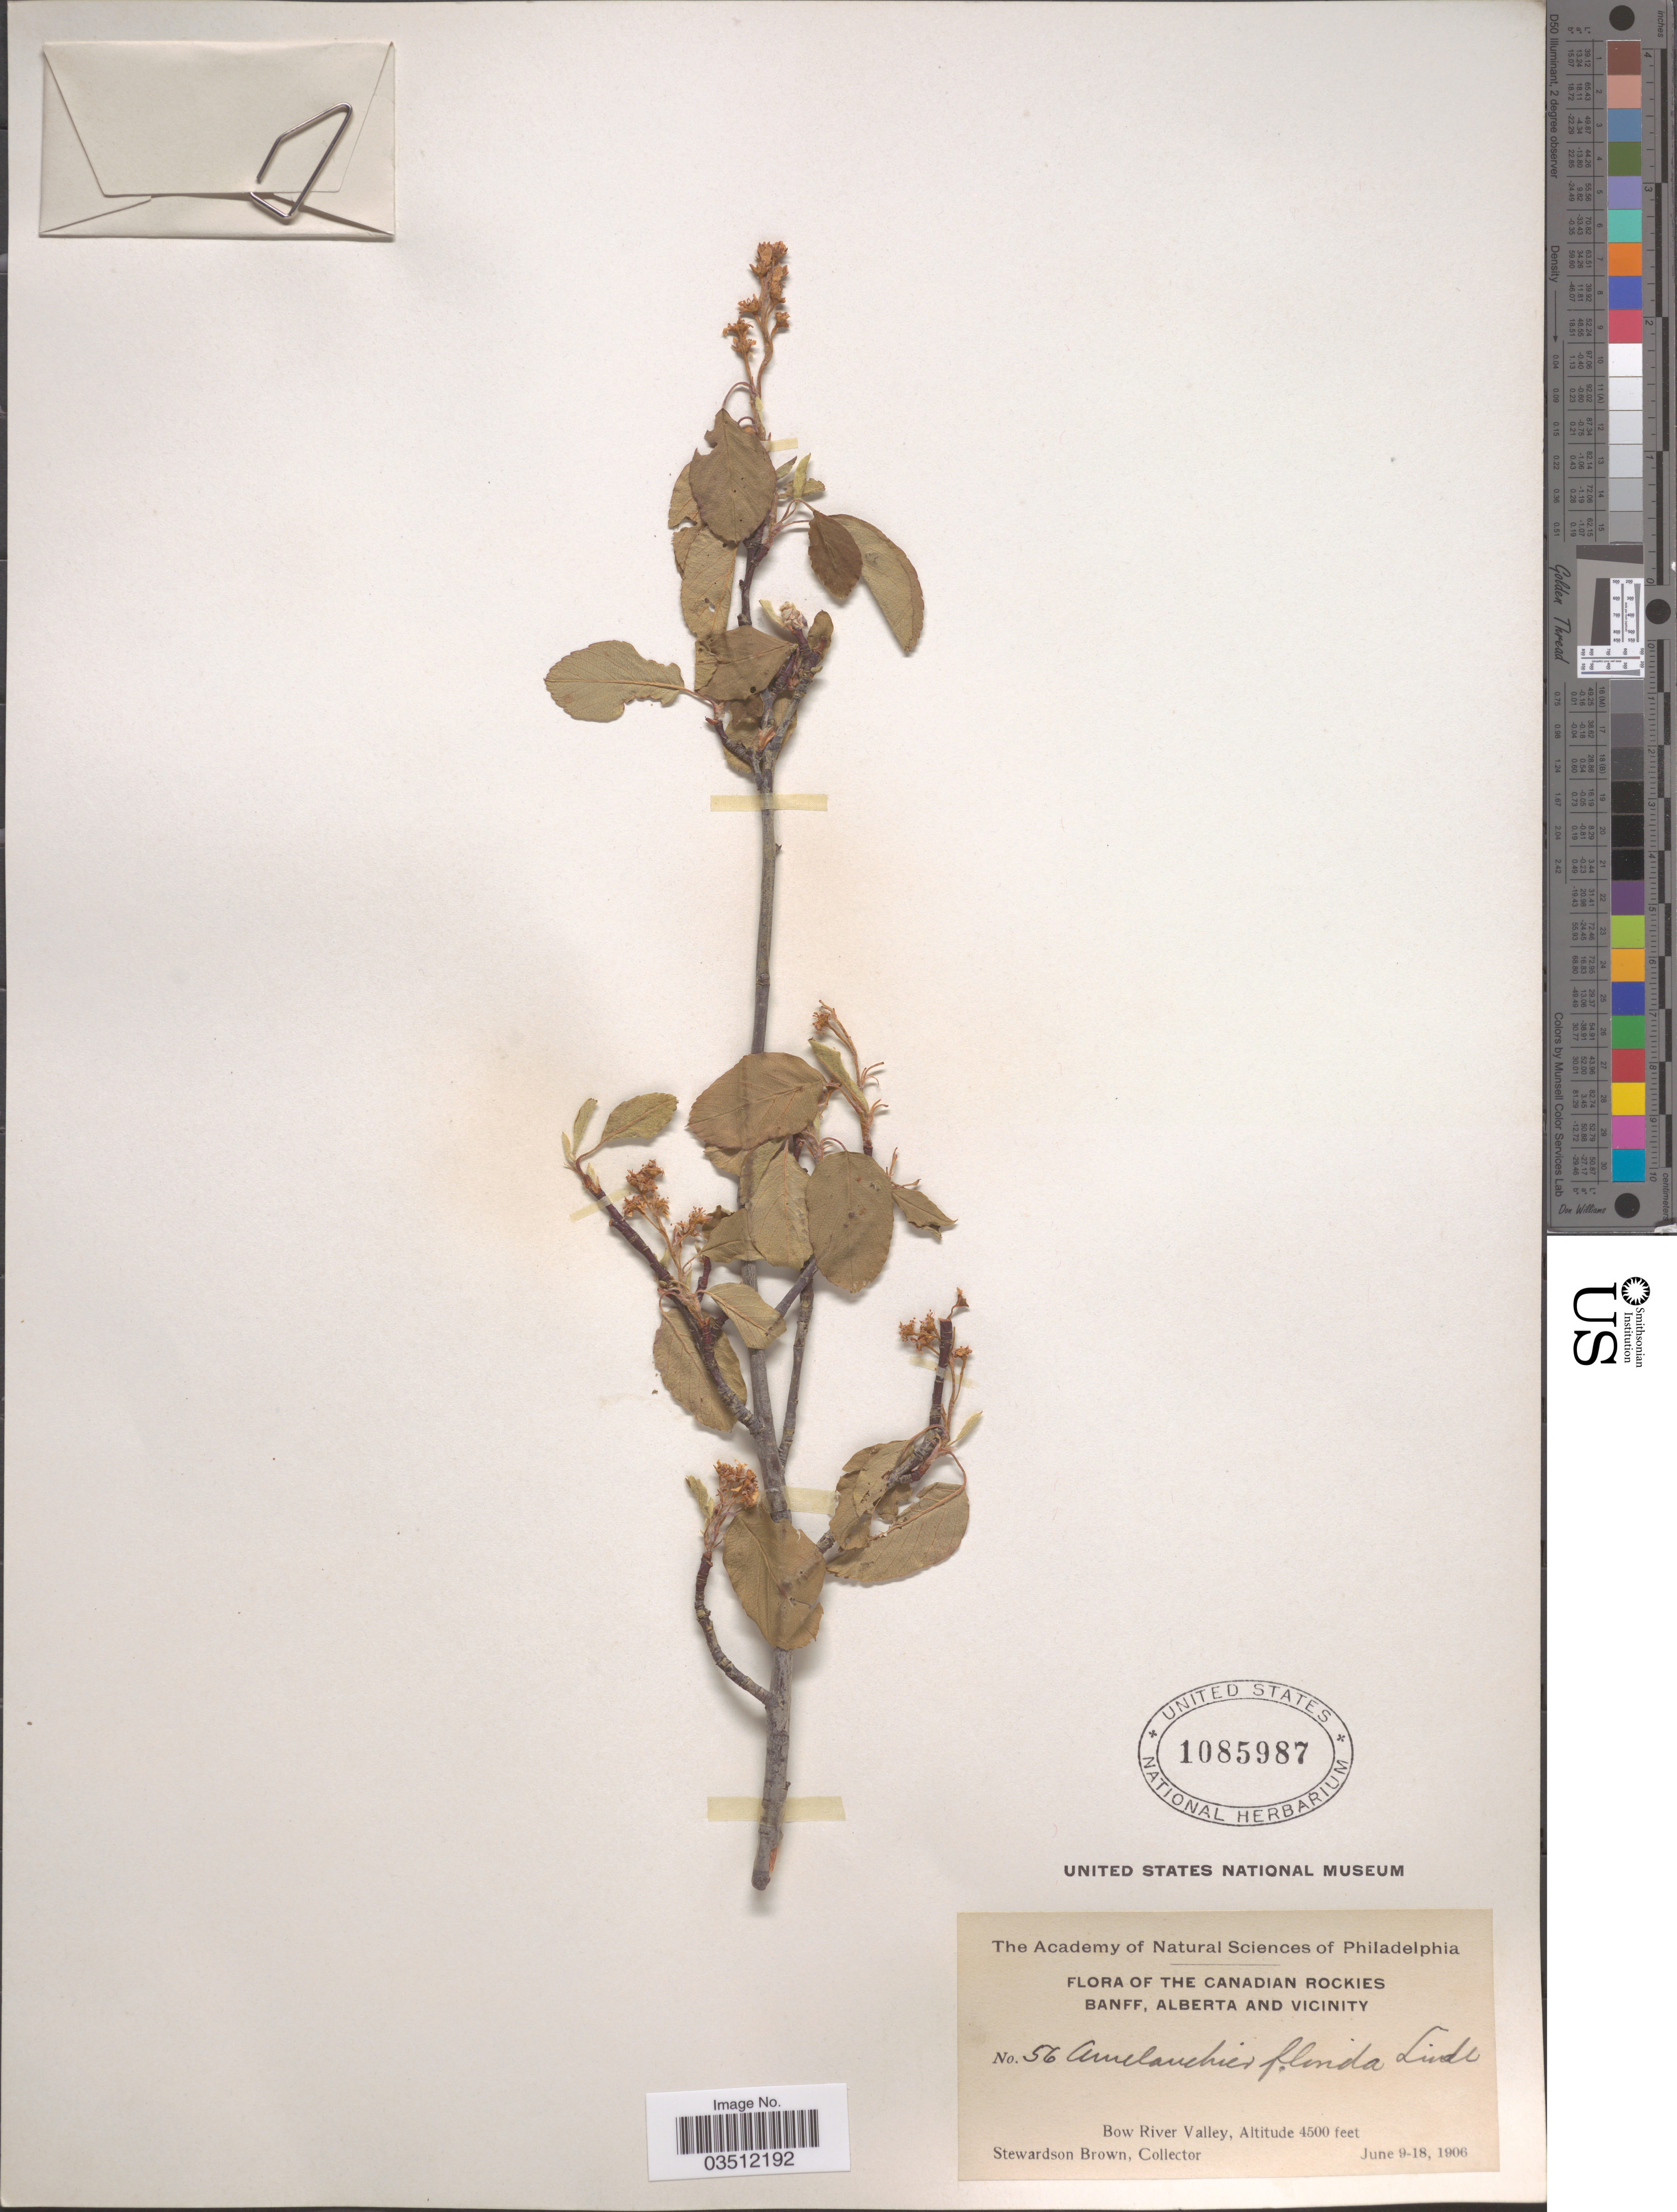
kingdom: Plantae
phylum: Tracheophyta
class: Magnoliopsida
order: Rosales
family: Rosaceae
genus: Amelanchier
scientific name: Amelanchier florida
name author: Lindl.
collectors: S. Brown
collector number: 56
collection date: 1906-06-09/1906-06-18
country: Canada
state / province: Alberta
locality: Canadian Rockies Banff, Alberta and vicinity. Bow River Valley.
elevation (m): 1372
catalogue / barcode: US 1085987